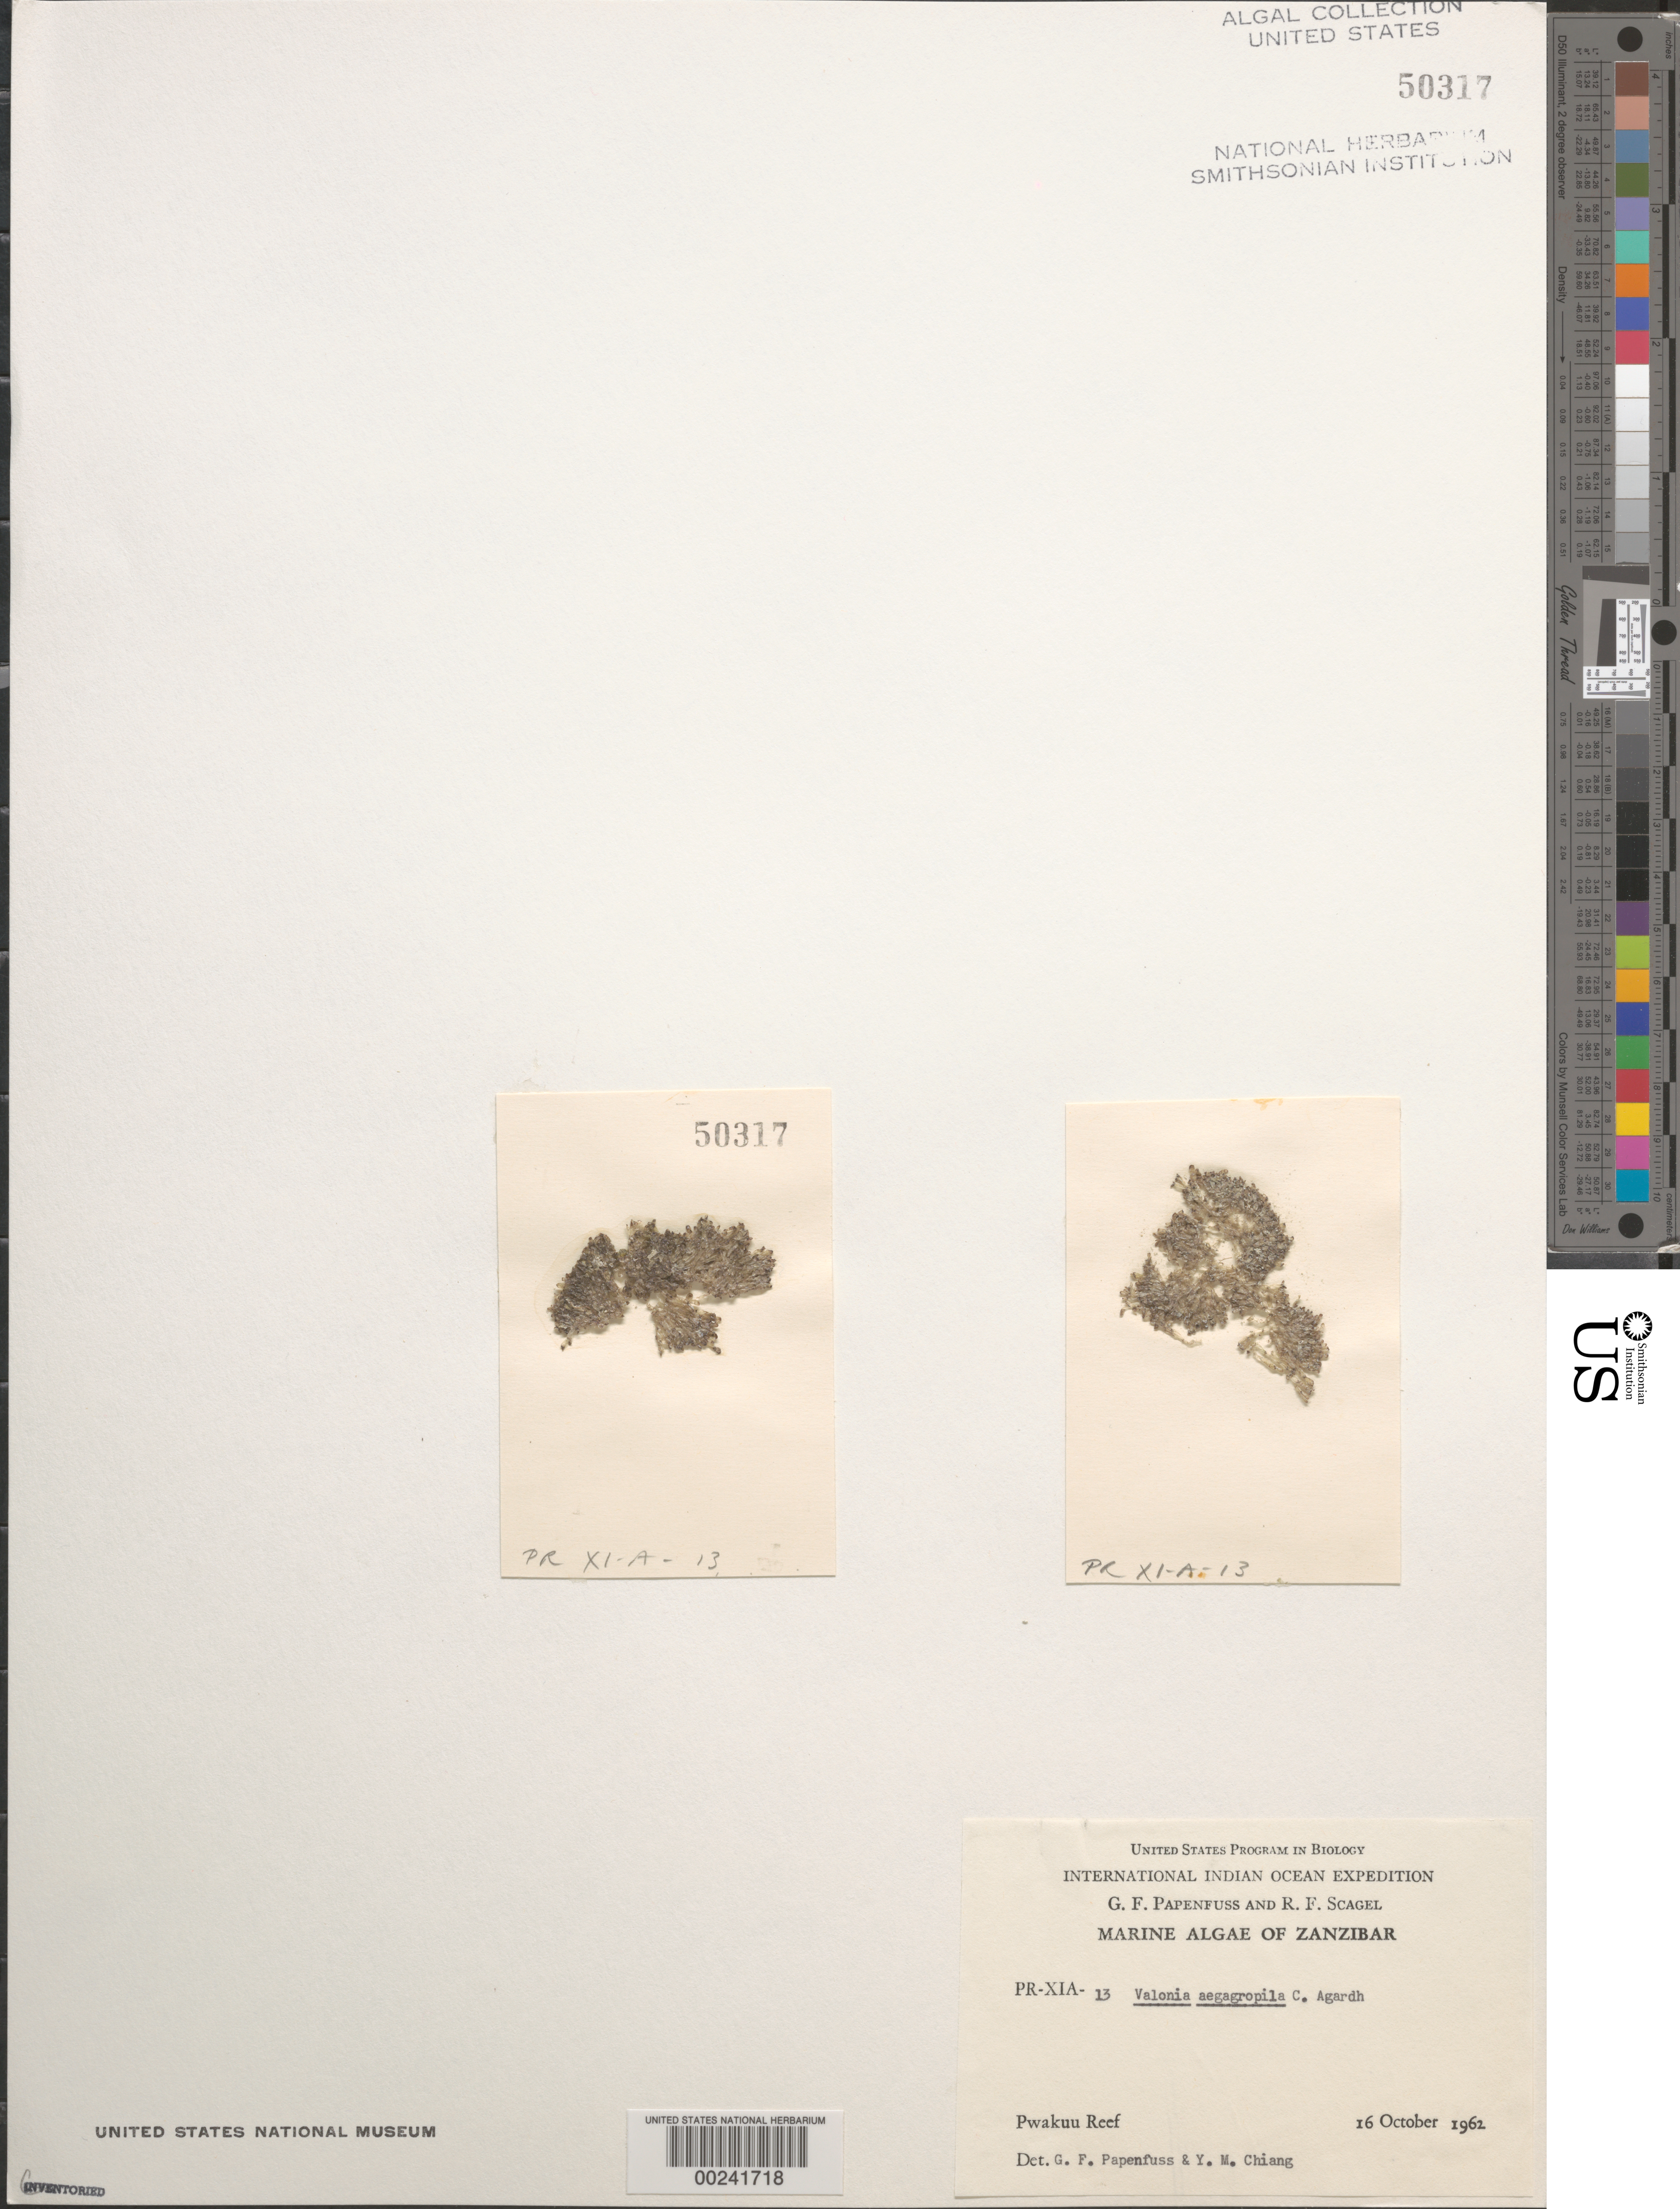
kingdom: Plantae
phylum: Chlorophyta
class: Ulvophyceae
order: Siphonocladales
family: Valoniaceae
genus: Valonia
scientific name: Valonia aegagropila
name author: C. Agardh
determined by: Papenfuss, G. F.; Chiang, Y. M.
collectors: G. Papenfuss & R. F. Scagel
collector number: PR-XIA-13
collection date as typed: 16 Oct 1962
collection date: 1962-10-16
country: Tanzania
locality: Pwakuu reef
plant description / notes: International Indian Ocean Expedition, 1962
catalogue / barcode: US 50317